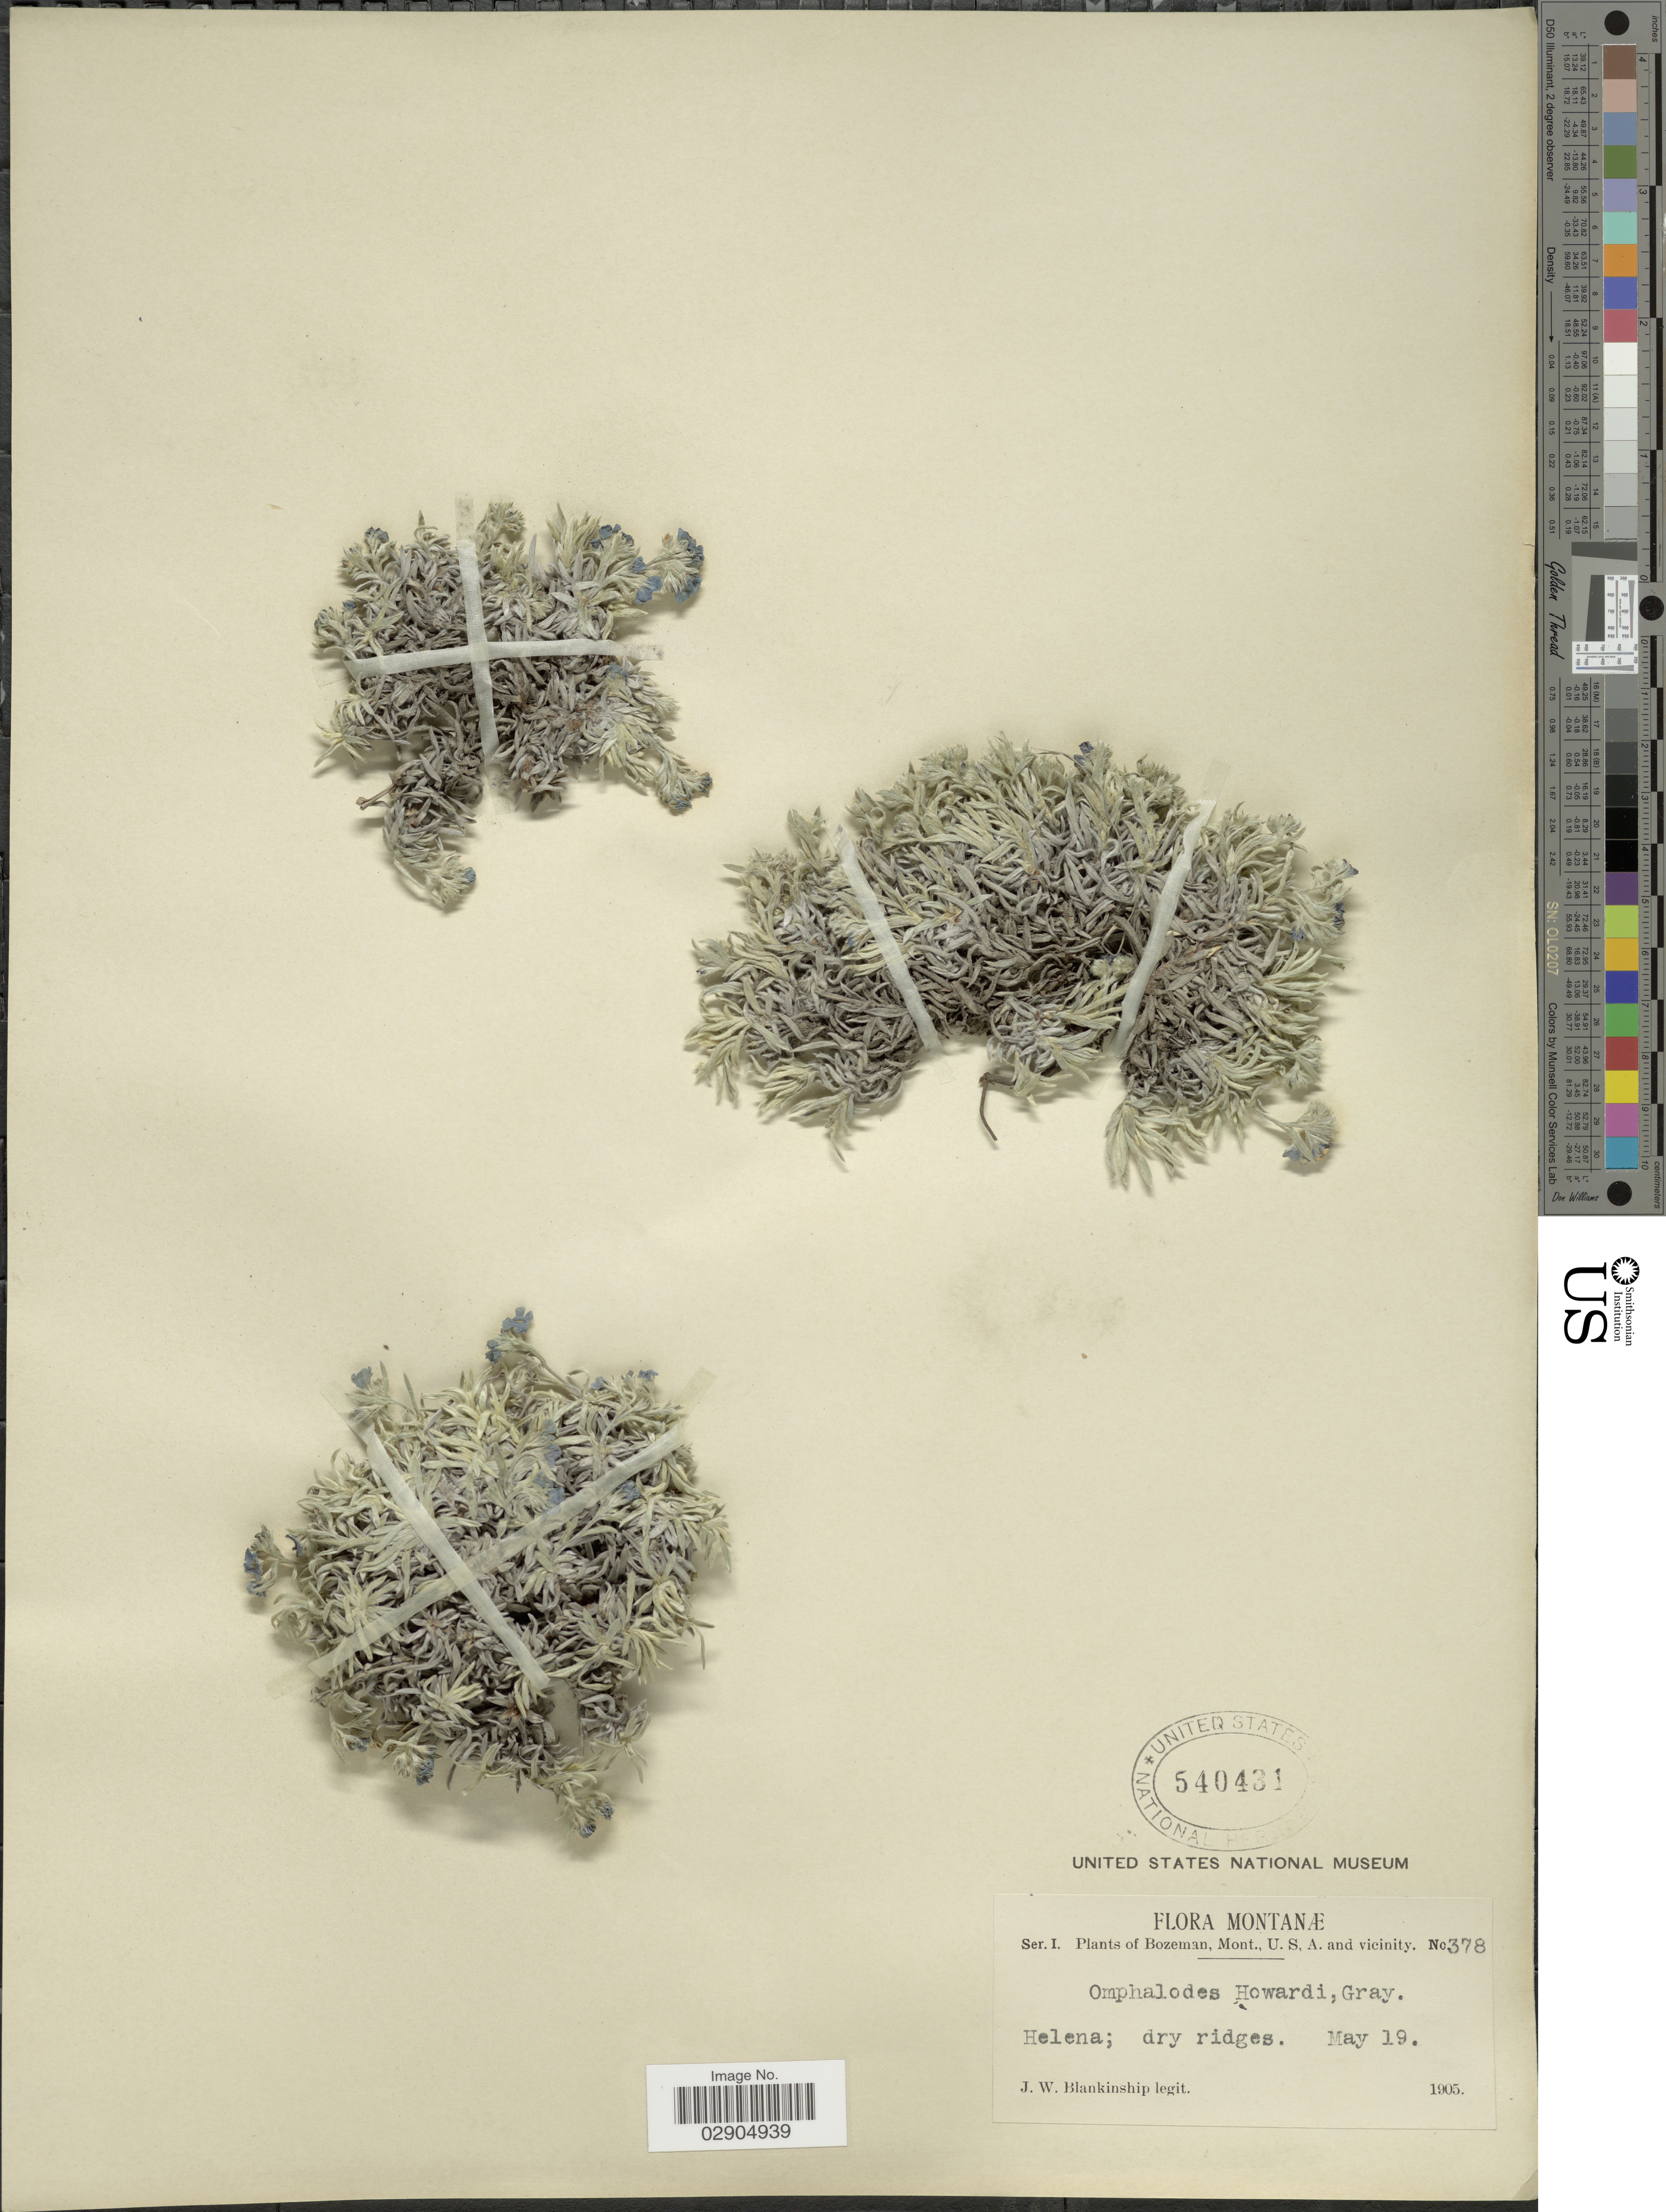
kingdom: Plantae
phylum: Tracheophyta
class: Magnoliopsida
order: Boraginales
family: Boraginaceae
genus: Eritrichium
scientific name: Eritrichium howardii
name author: (A. Gray) Rydb.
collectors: J. W. Blankinship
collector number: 378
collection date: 1905-05-19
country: United States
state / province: Montana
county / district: Gallatin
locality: Bozeman. Helena.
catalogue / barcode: US 540431